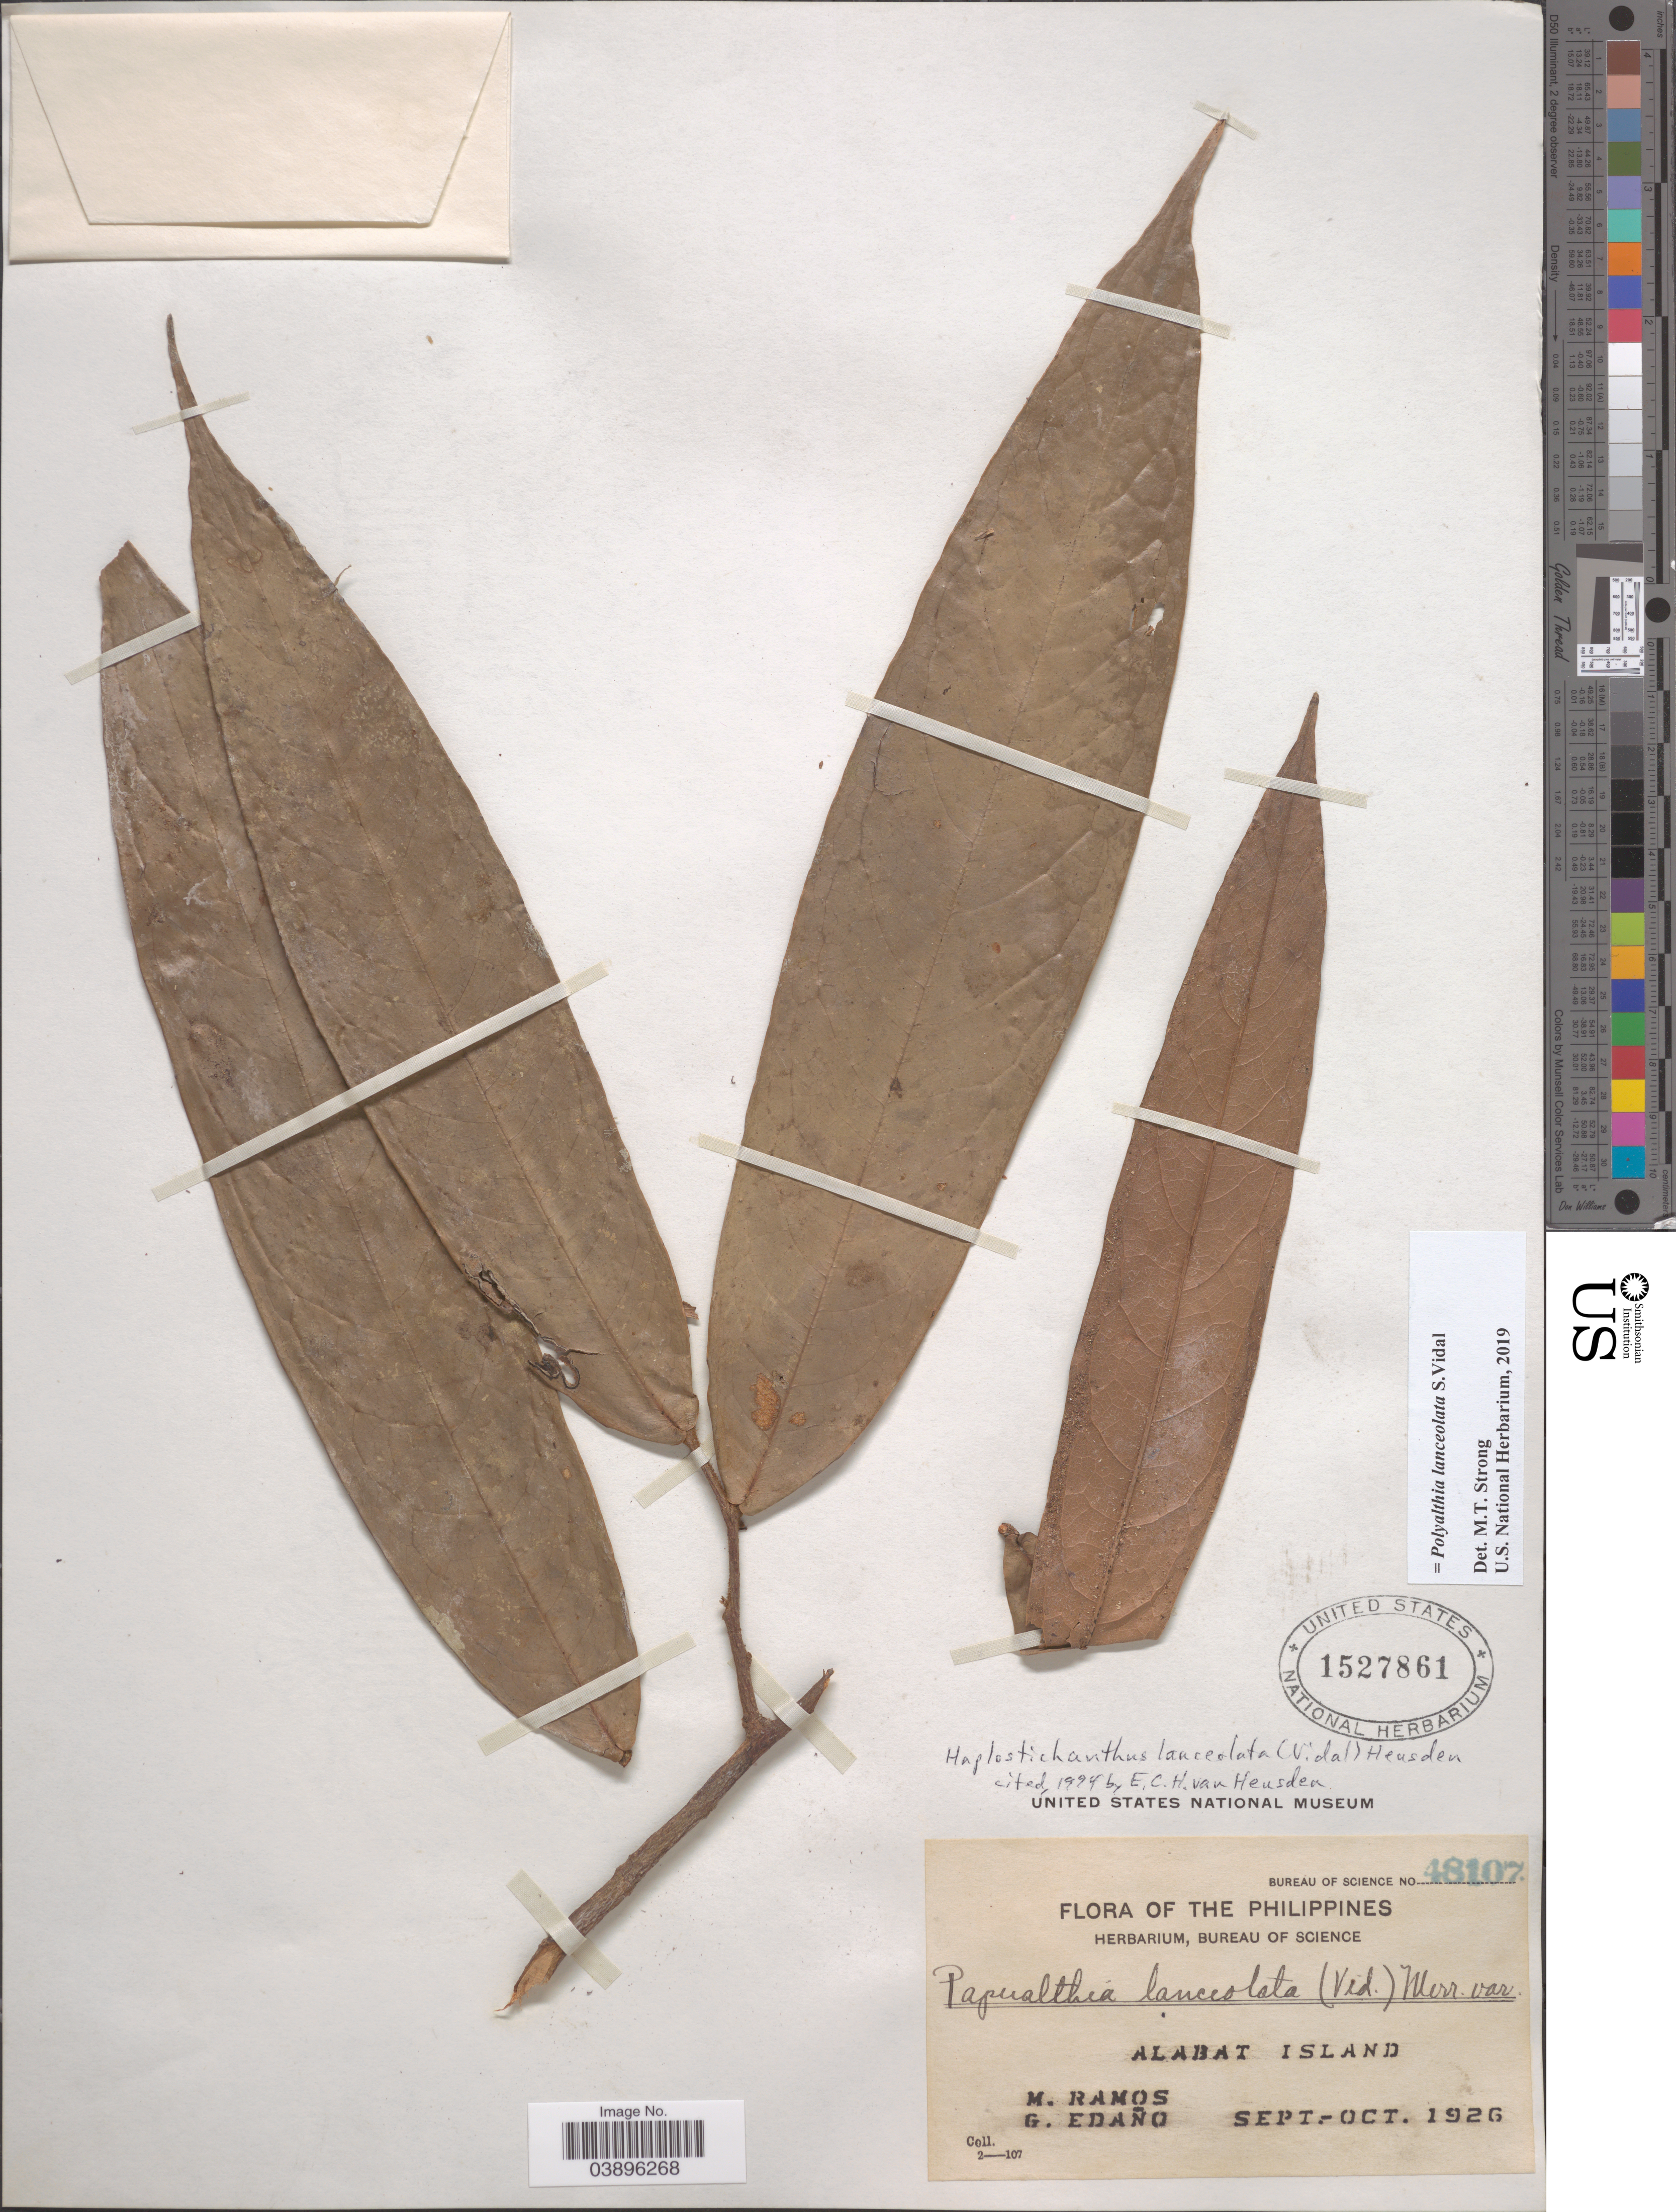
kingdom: Plantae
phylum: Tracheophyta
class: Magnoliopsida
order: Magnoliales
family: Annonaceae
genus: Polyalthia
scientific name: Polyalthia lanceolata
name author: S. Vidal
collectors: M. Ramos & G. Edaño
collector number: Bureau of Science 48107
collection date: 1926-09/1926-10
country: Philippines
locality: Alabat Island.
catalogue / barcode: US 1527861